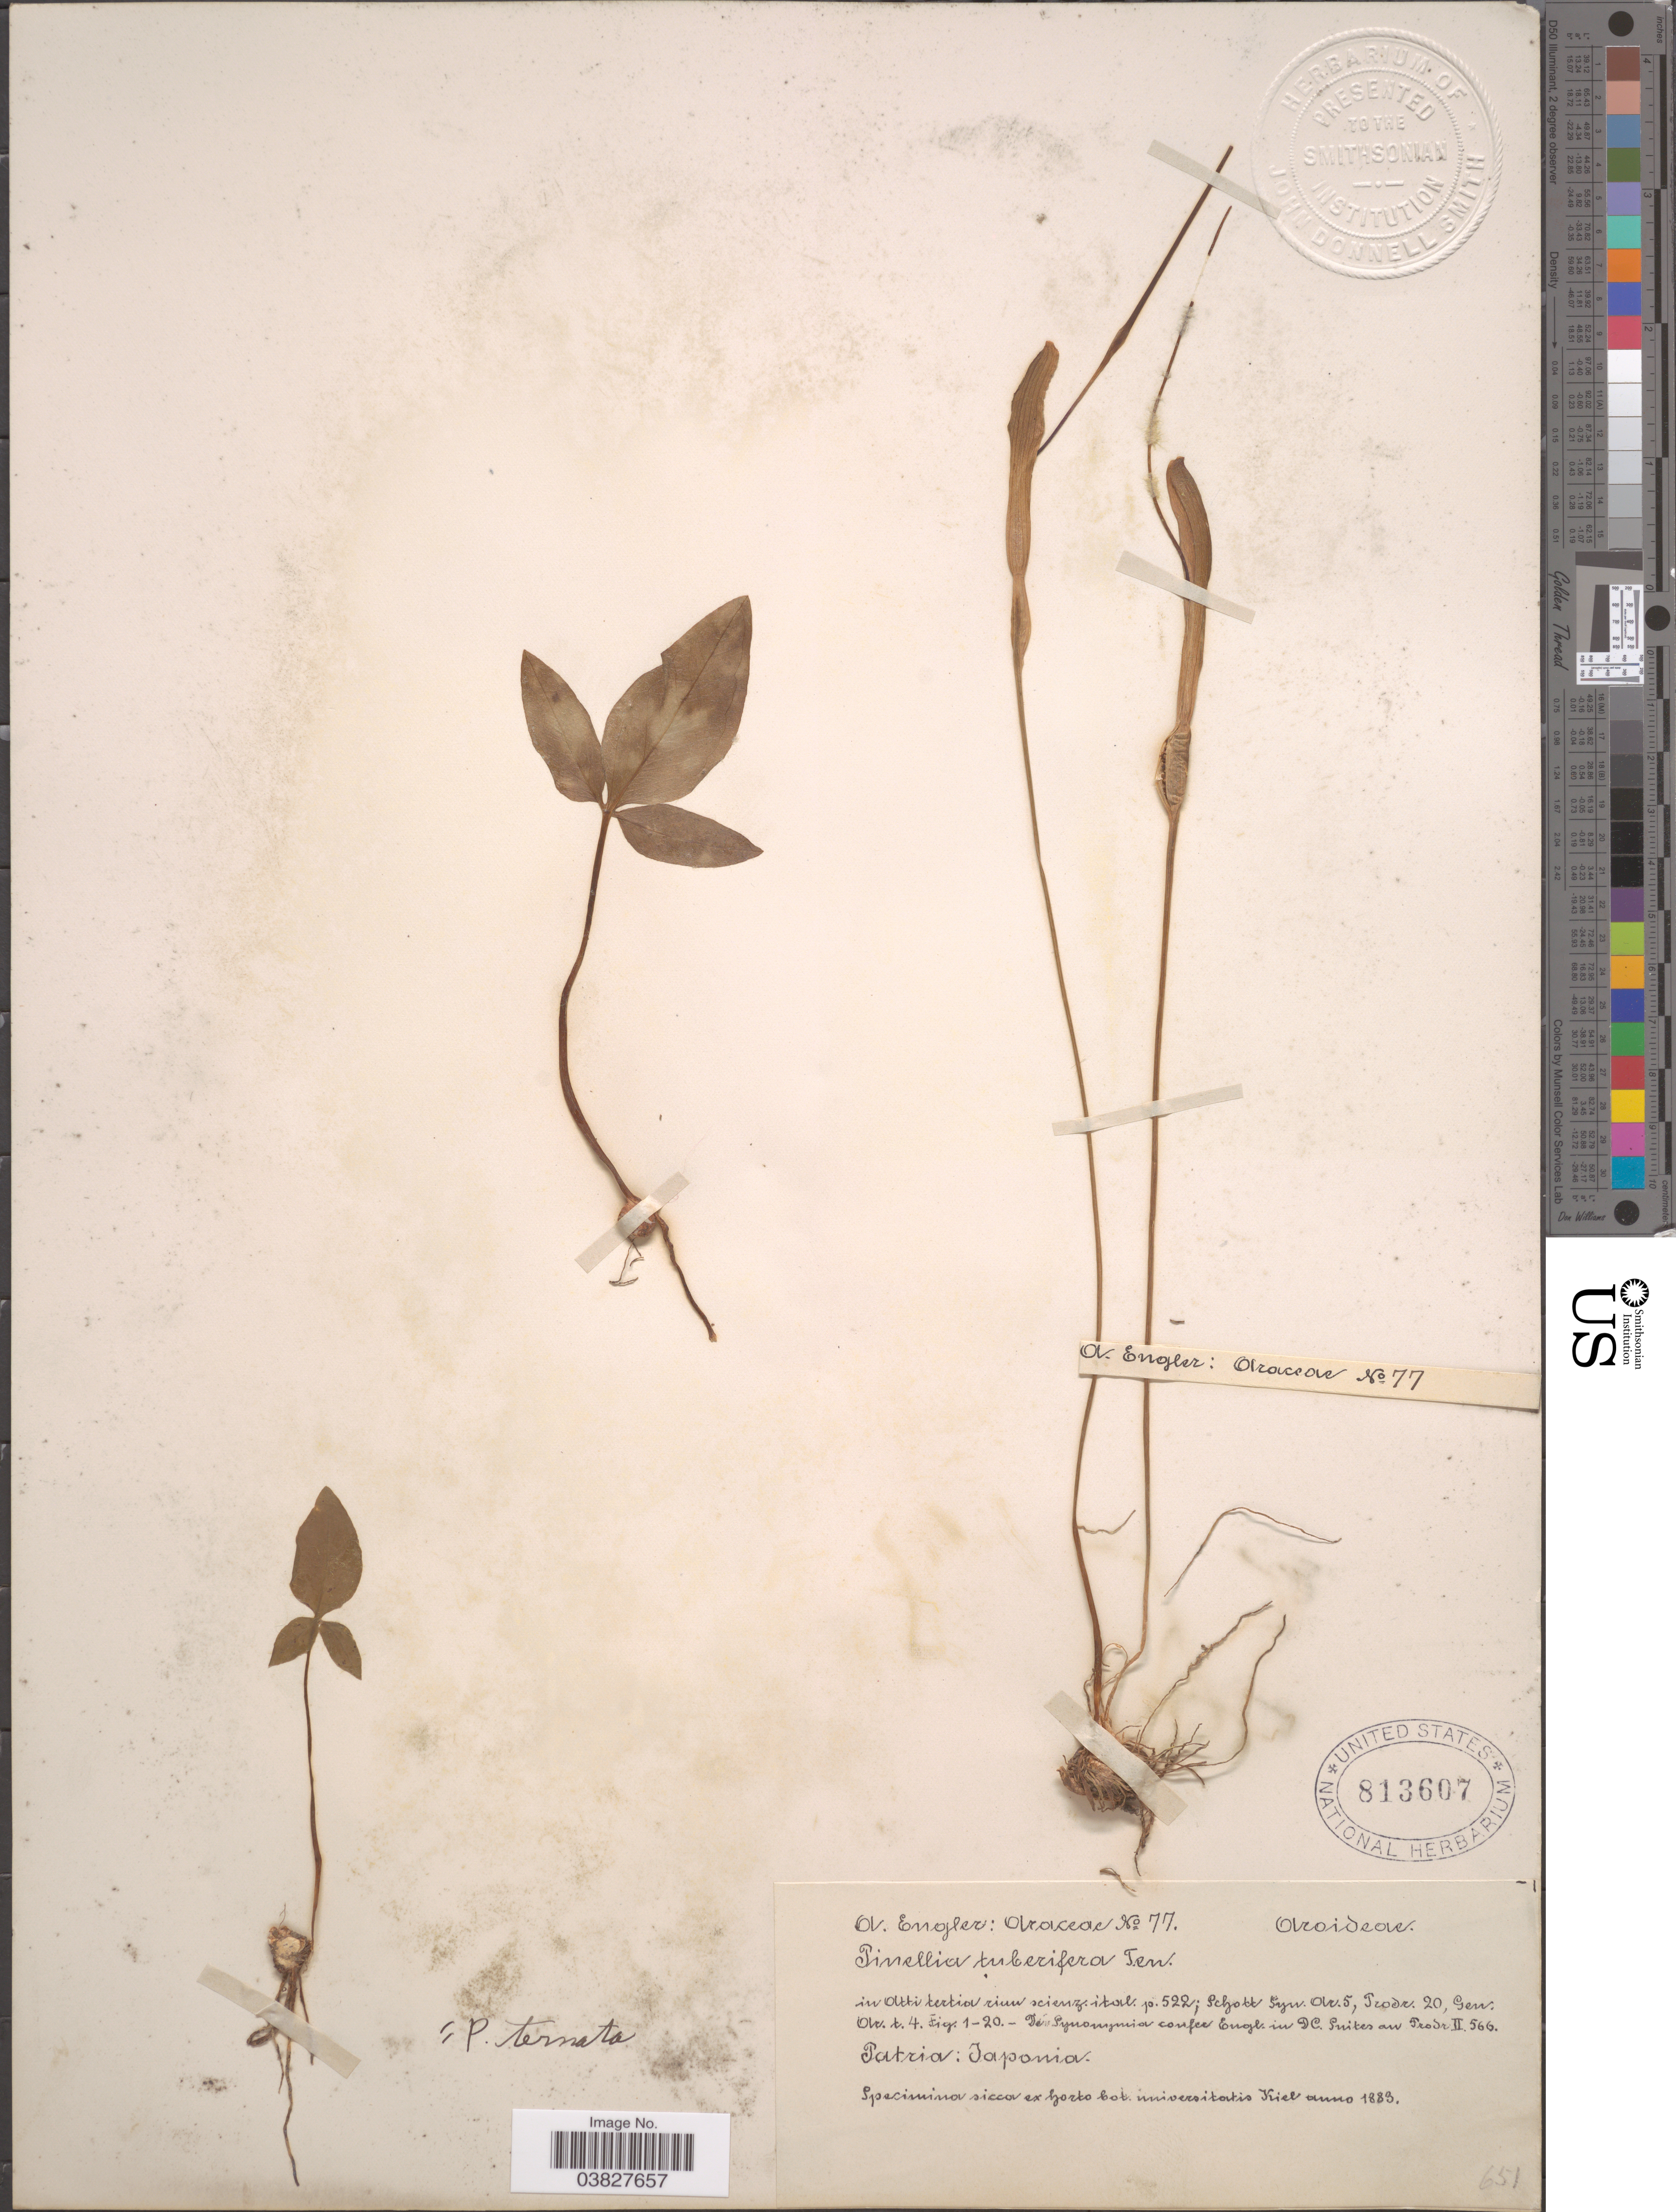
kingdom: Plantae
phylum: Tracheophyta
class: Liliopsida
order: Alismatales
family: Araceae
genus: Pinellia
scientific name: Pinellia ternata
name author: Druce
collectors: A. Engler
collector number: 77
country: Japan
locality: Ex horto bot. universitatis Kiel anno 1883.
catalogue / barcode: US 813607